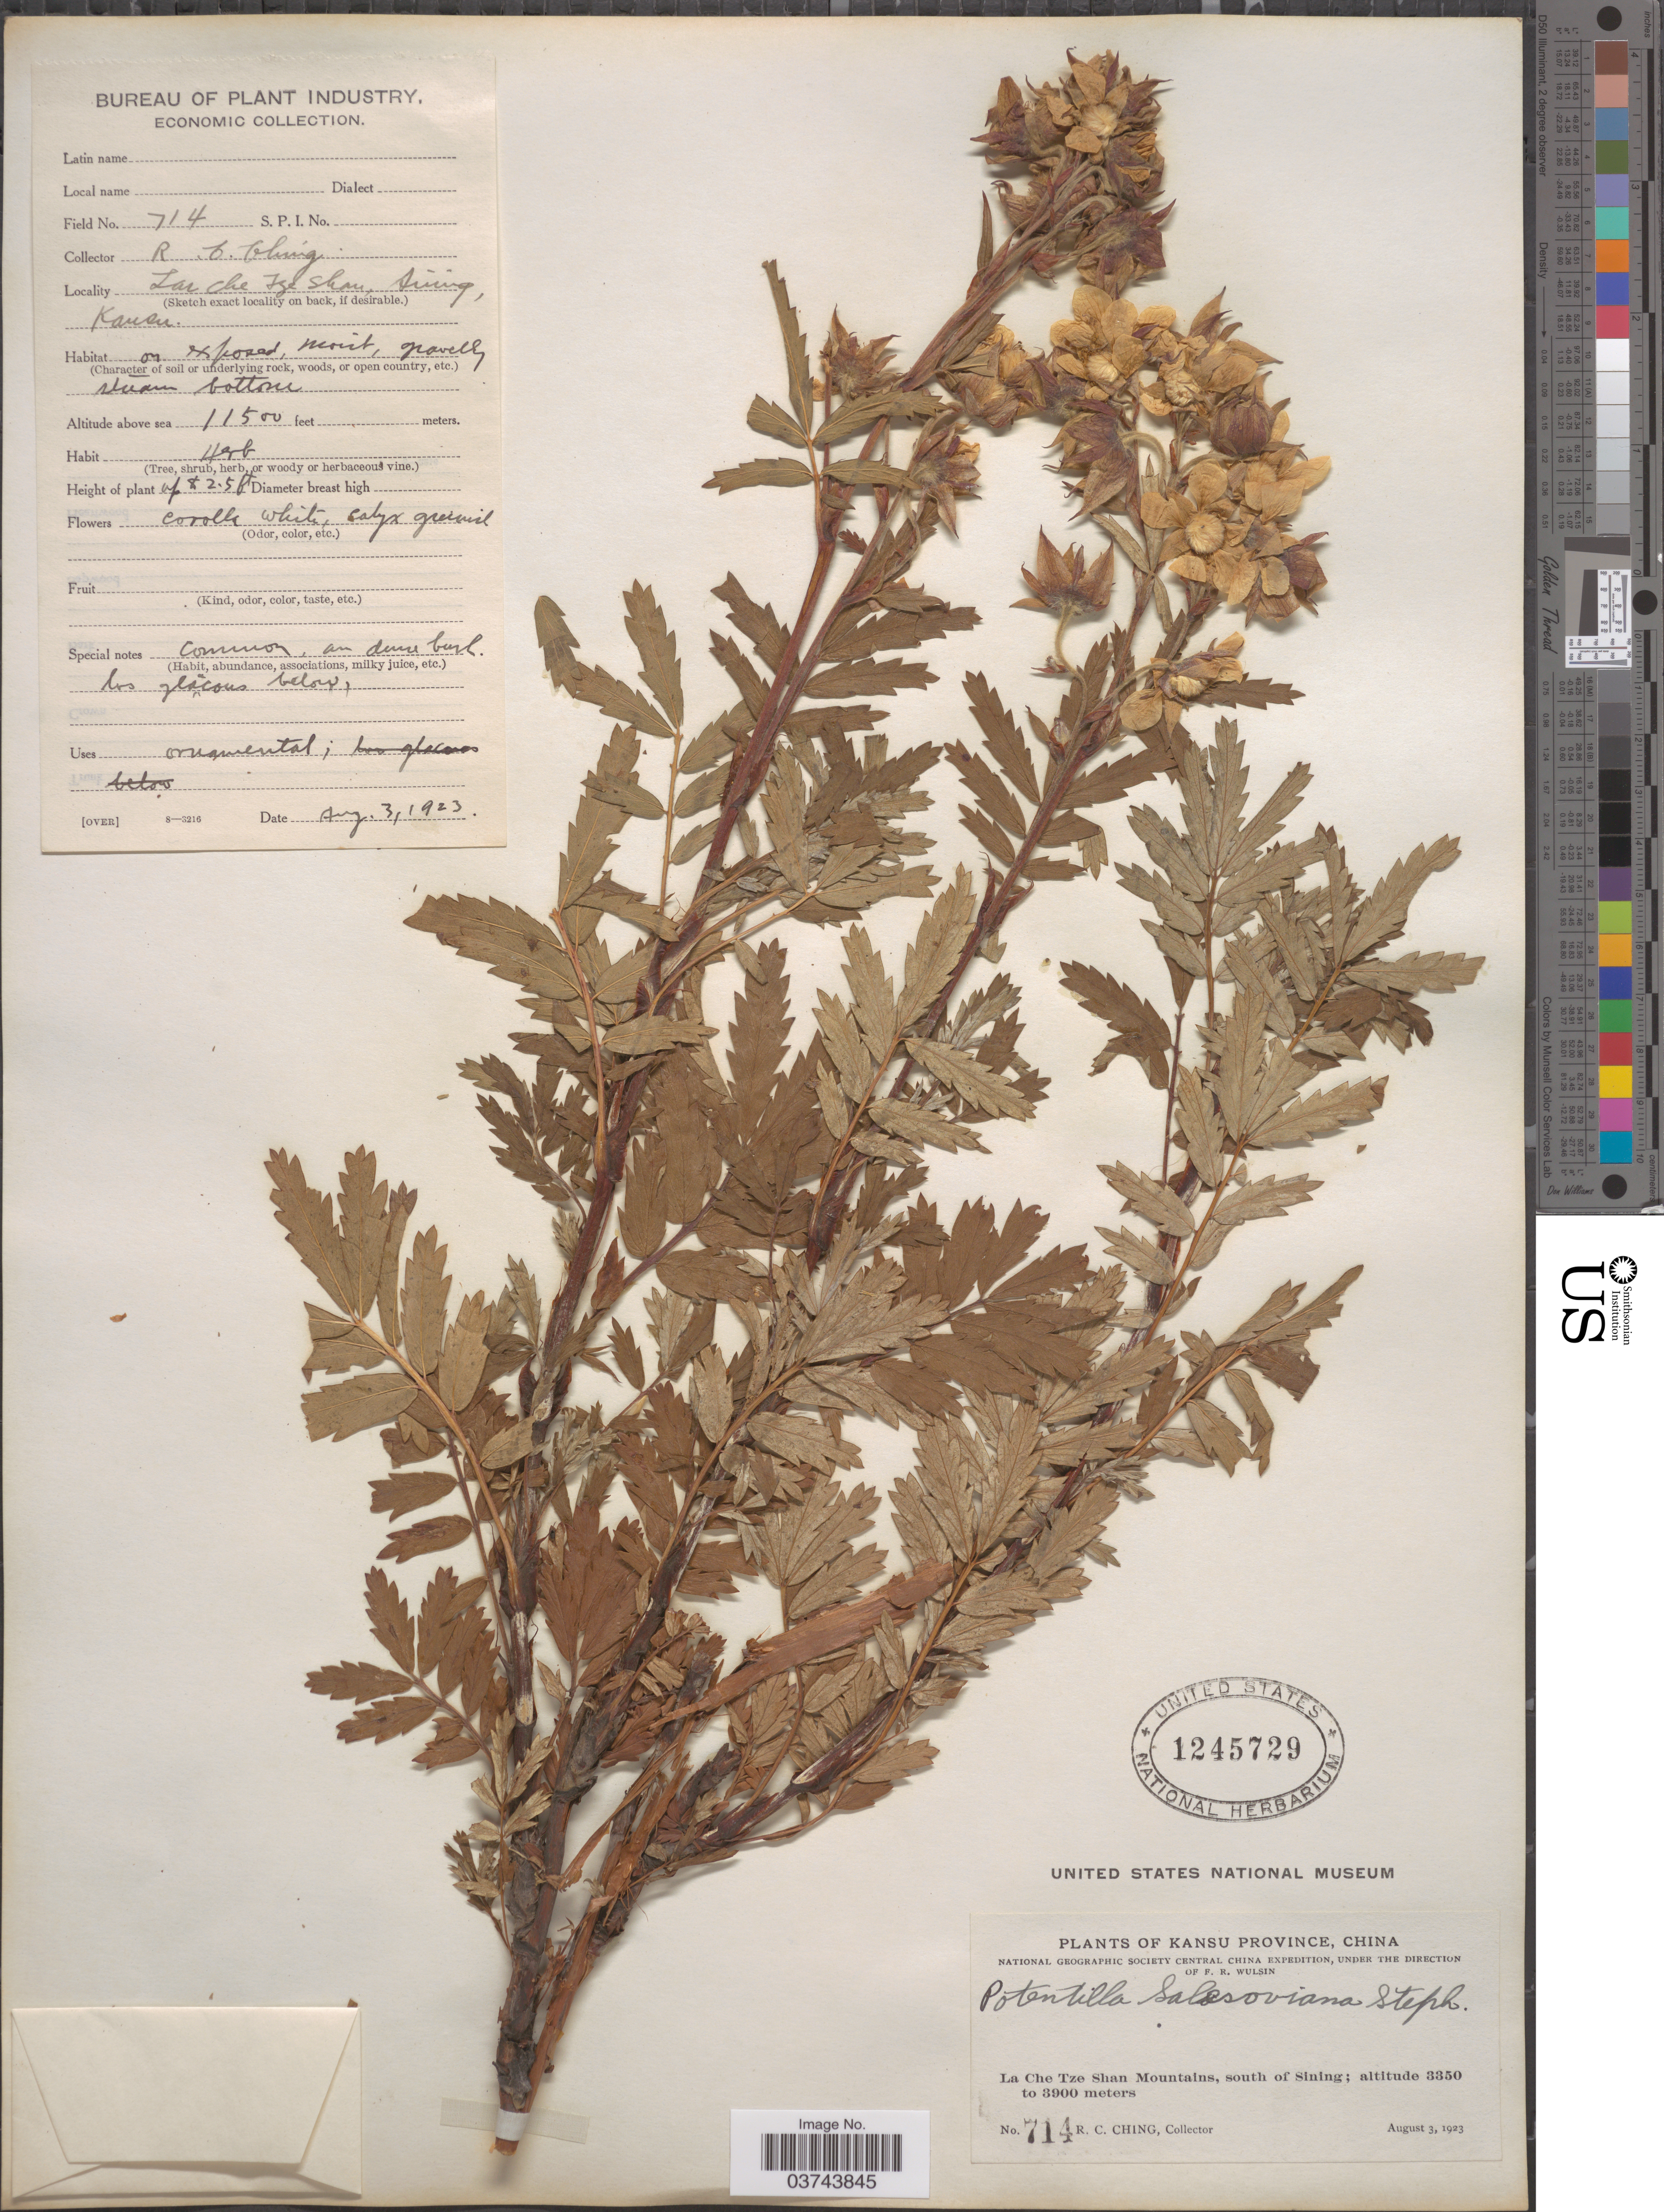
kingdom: Plantae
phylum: Tracheophyta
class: Magnoliopsida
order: Rosales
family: Rosaceae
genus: Farinopsis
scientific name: Farinopsis salesoviana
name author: (Stephan) Chrtek & Soják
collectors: R. C. Ching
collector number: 714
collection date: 1923-08-03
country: China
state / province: Gansu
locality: Kansu Province. La Che Tze Shan Mountains, south of Sining.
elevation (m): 3505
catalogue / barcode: US 1245729